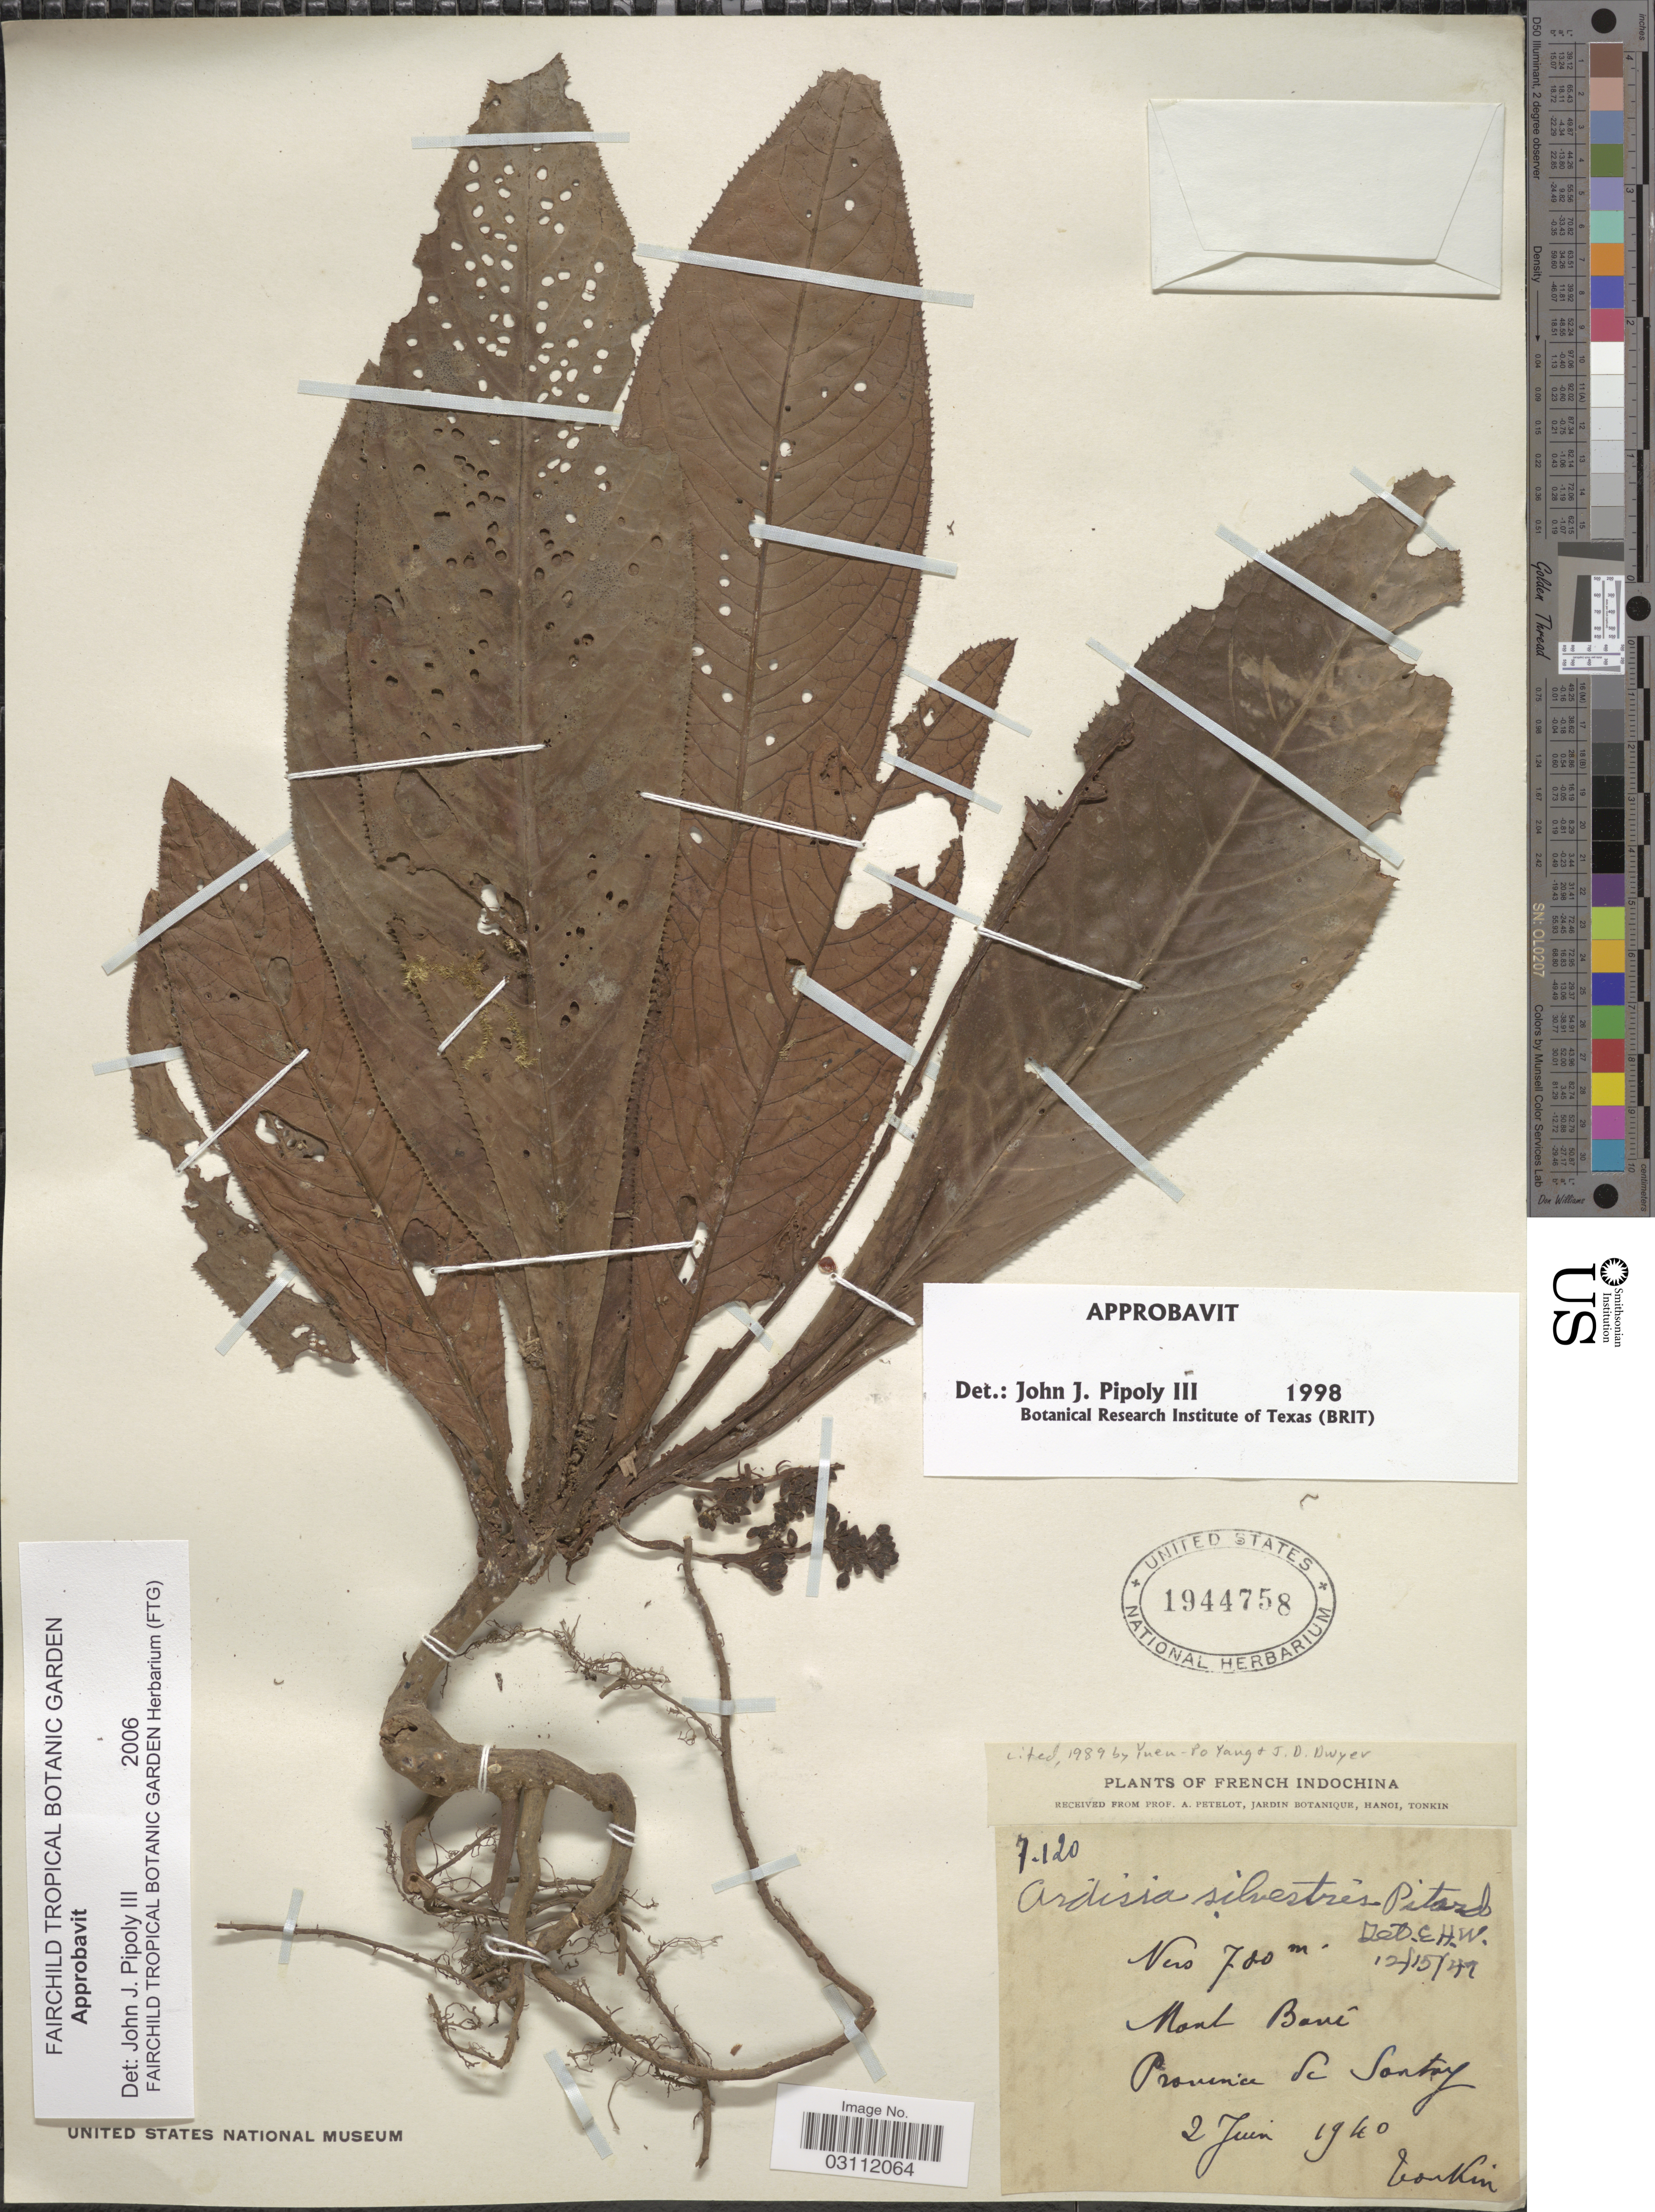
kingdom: Plantae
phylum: Tracheophyta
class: Magnoliopsida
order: Ericales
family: Primulaceae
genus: Ardisia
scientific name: Ardisia silvestris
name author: Pit.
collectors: A. Petelot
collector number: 7120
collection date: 1940-06-02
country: Vietnam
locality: French Indochina, Mont Bavi, Province de Sontoy.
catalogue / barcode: US 1944758